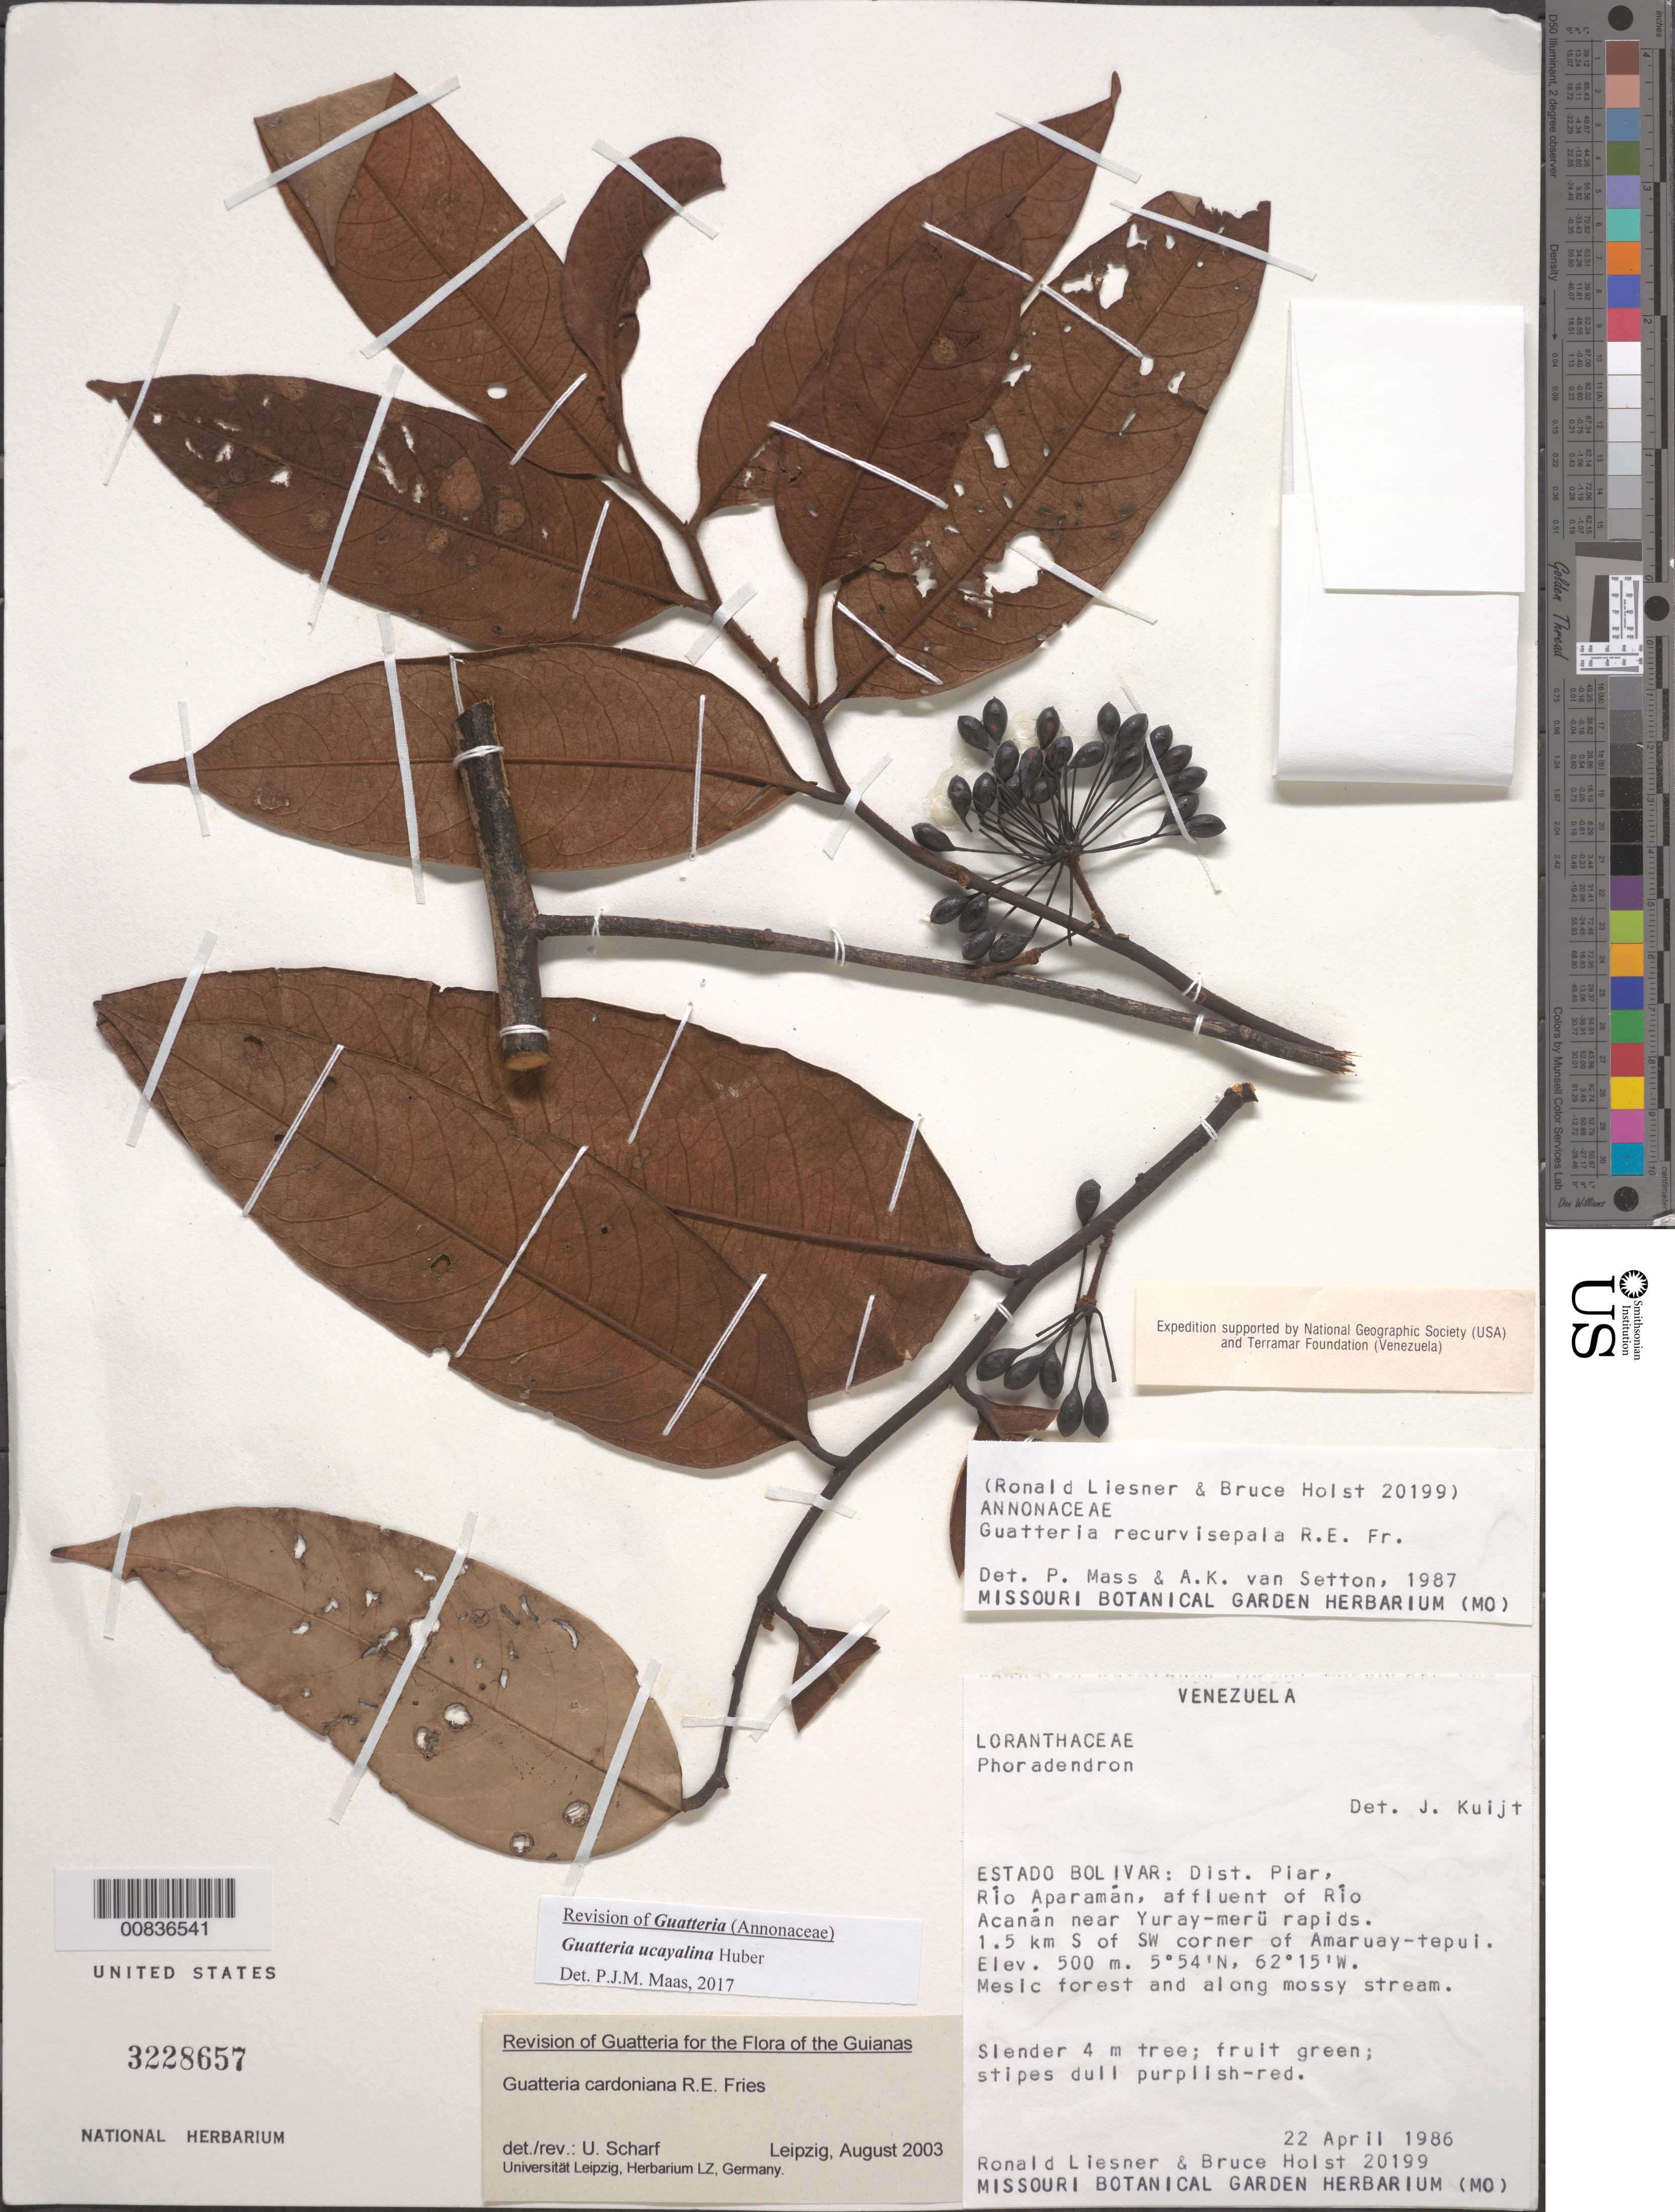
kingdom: Plantae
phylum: Tracheophyta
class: Magnoliopsida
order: Magnoliales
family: Annonaceae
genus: Guatteria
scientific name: Guatteria ucayalina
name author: Huber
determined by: Maas, Paul J.; Maas, H.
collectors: R. L. Liesner & B. Holst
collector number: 20199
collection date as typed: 22-Apr-86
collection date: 1986-04-22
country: Venezuela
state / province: Bolívar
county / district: Piar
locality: Río Aparamán, affluent of Río Acanan, near Yuray-meru rapids, 1.5 km S of Amaruay-tepuí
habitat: Mesic forest and along mossy stream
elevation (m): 500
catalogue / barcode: US 3228657